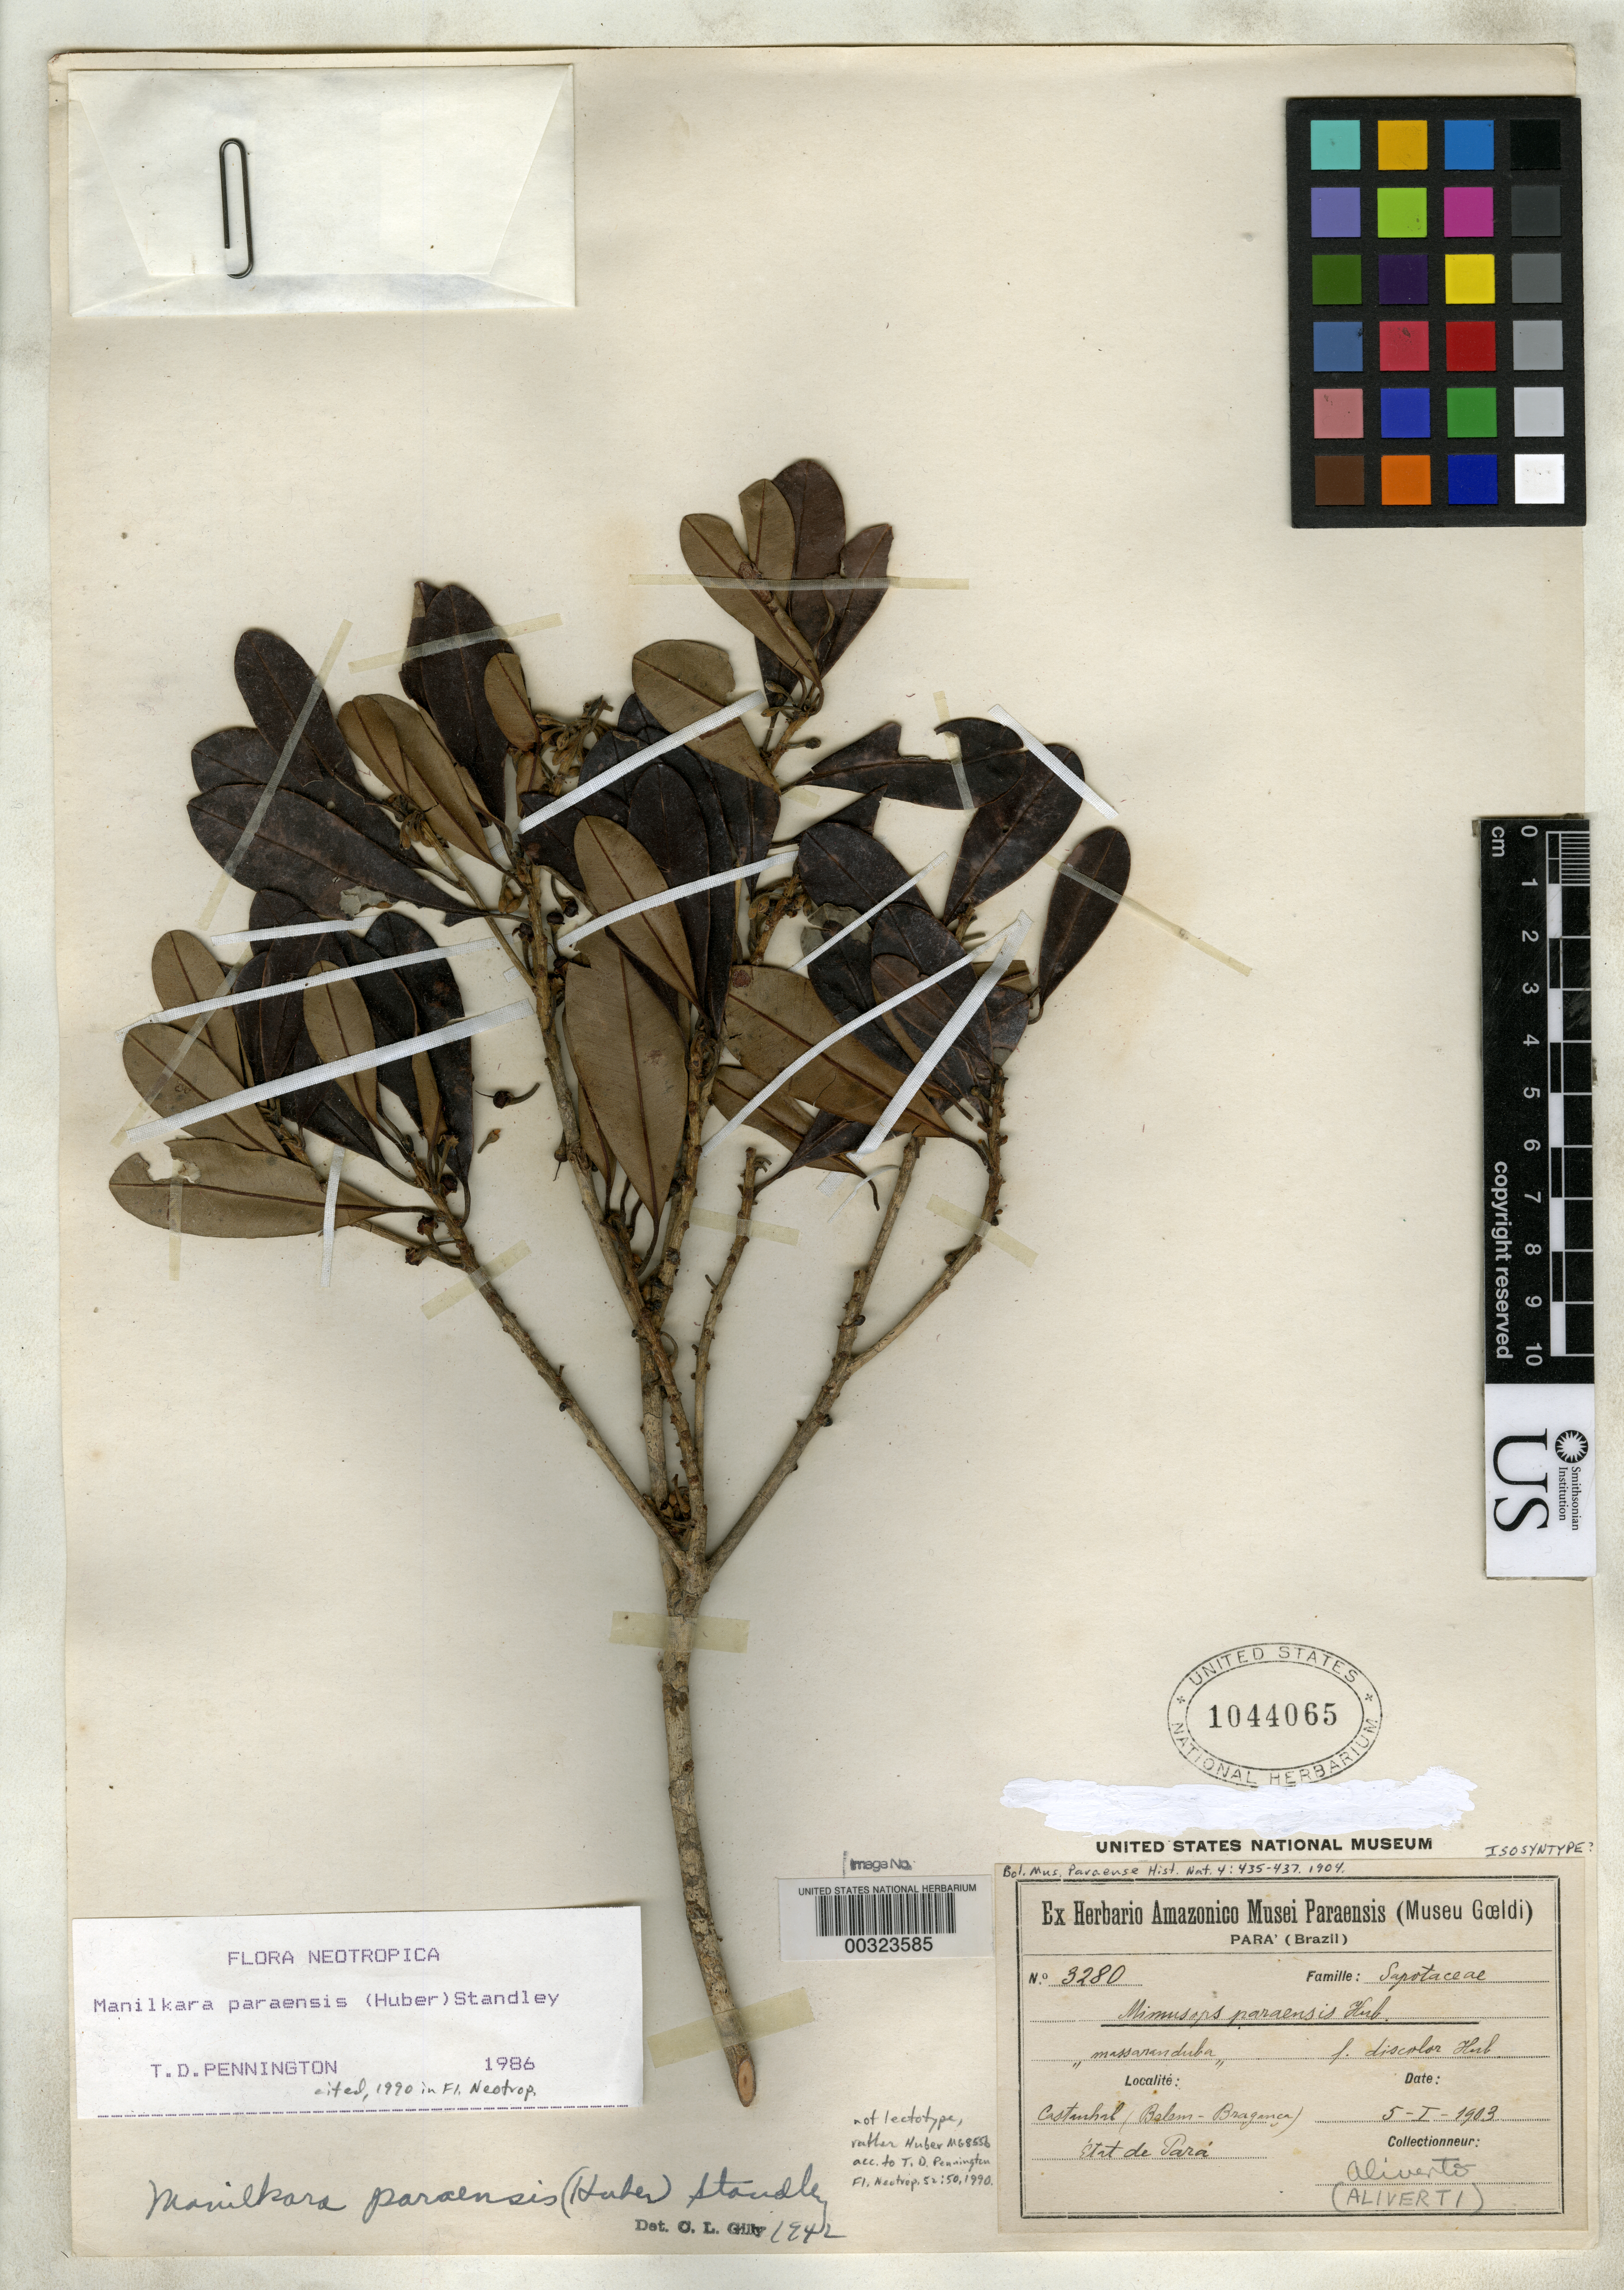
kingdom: Plantae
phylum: Tracheophyta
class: Magnoliopsida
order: Ericales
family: Sapotaceae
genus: Mimusops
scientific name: Mimusops paraensis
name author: Huber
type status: Isosyntype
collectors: -. Aliverti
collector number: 3280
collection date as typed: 05 Jan 1903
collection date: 1903-01-05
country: Brazil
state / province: Pará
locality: Castanhal, Belem - Braganca.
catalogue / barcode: US 1044065